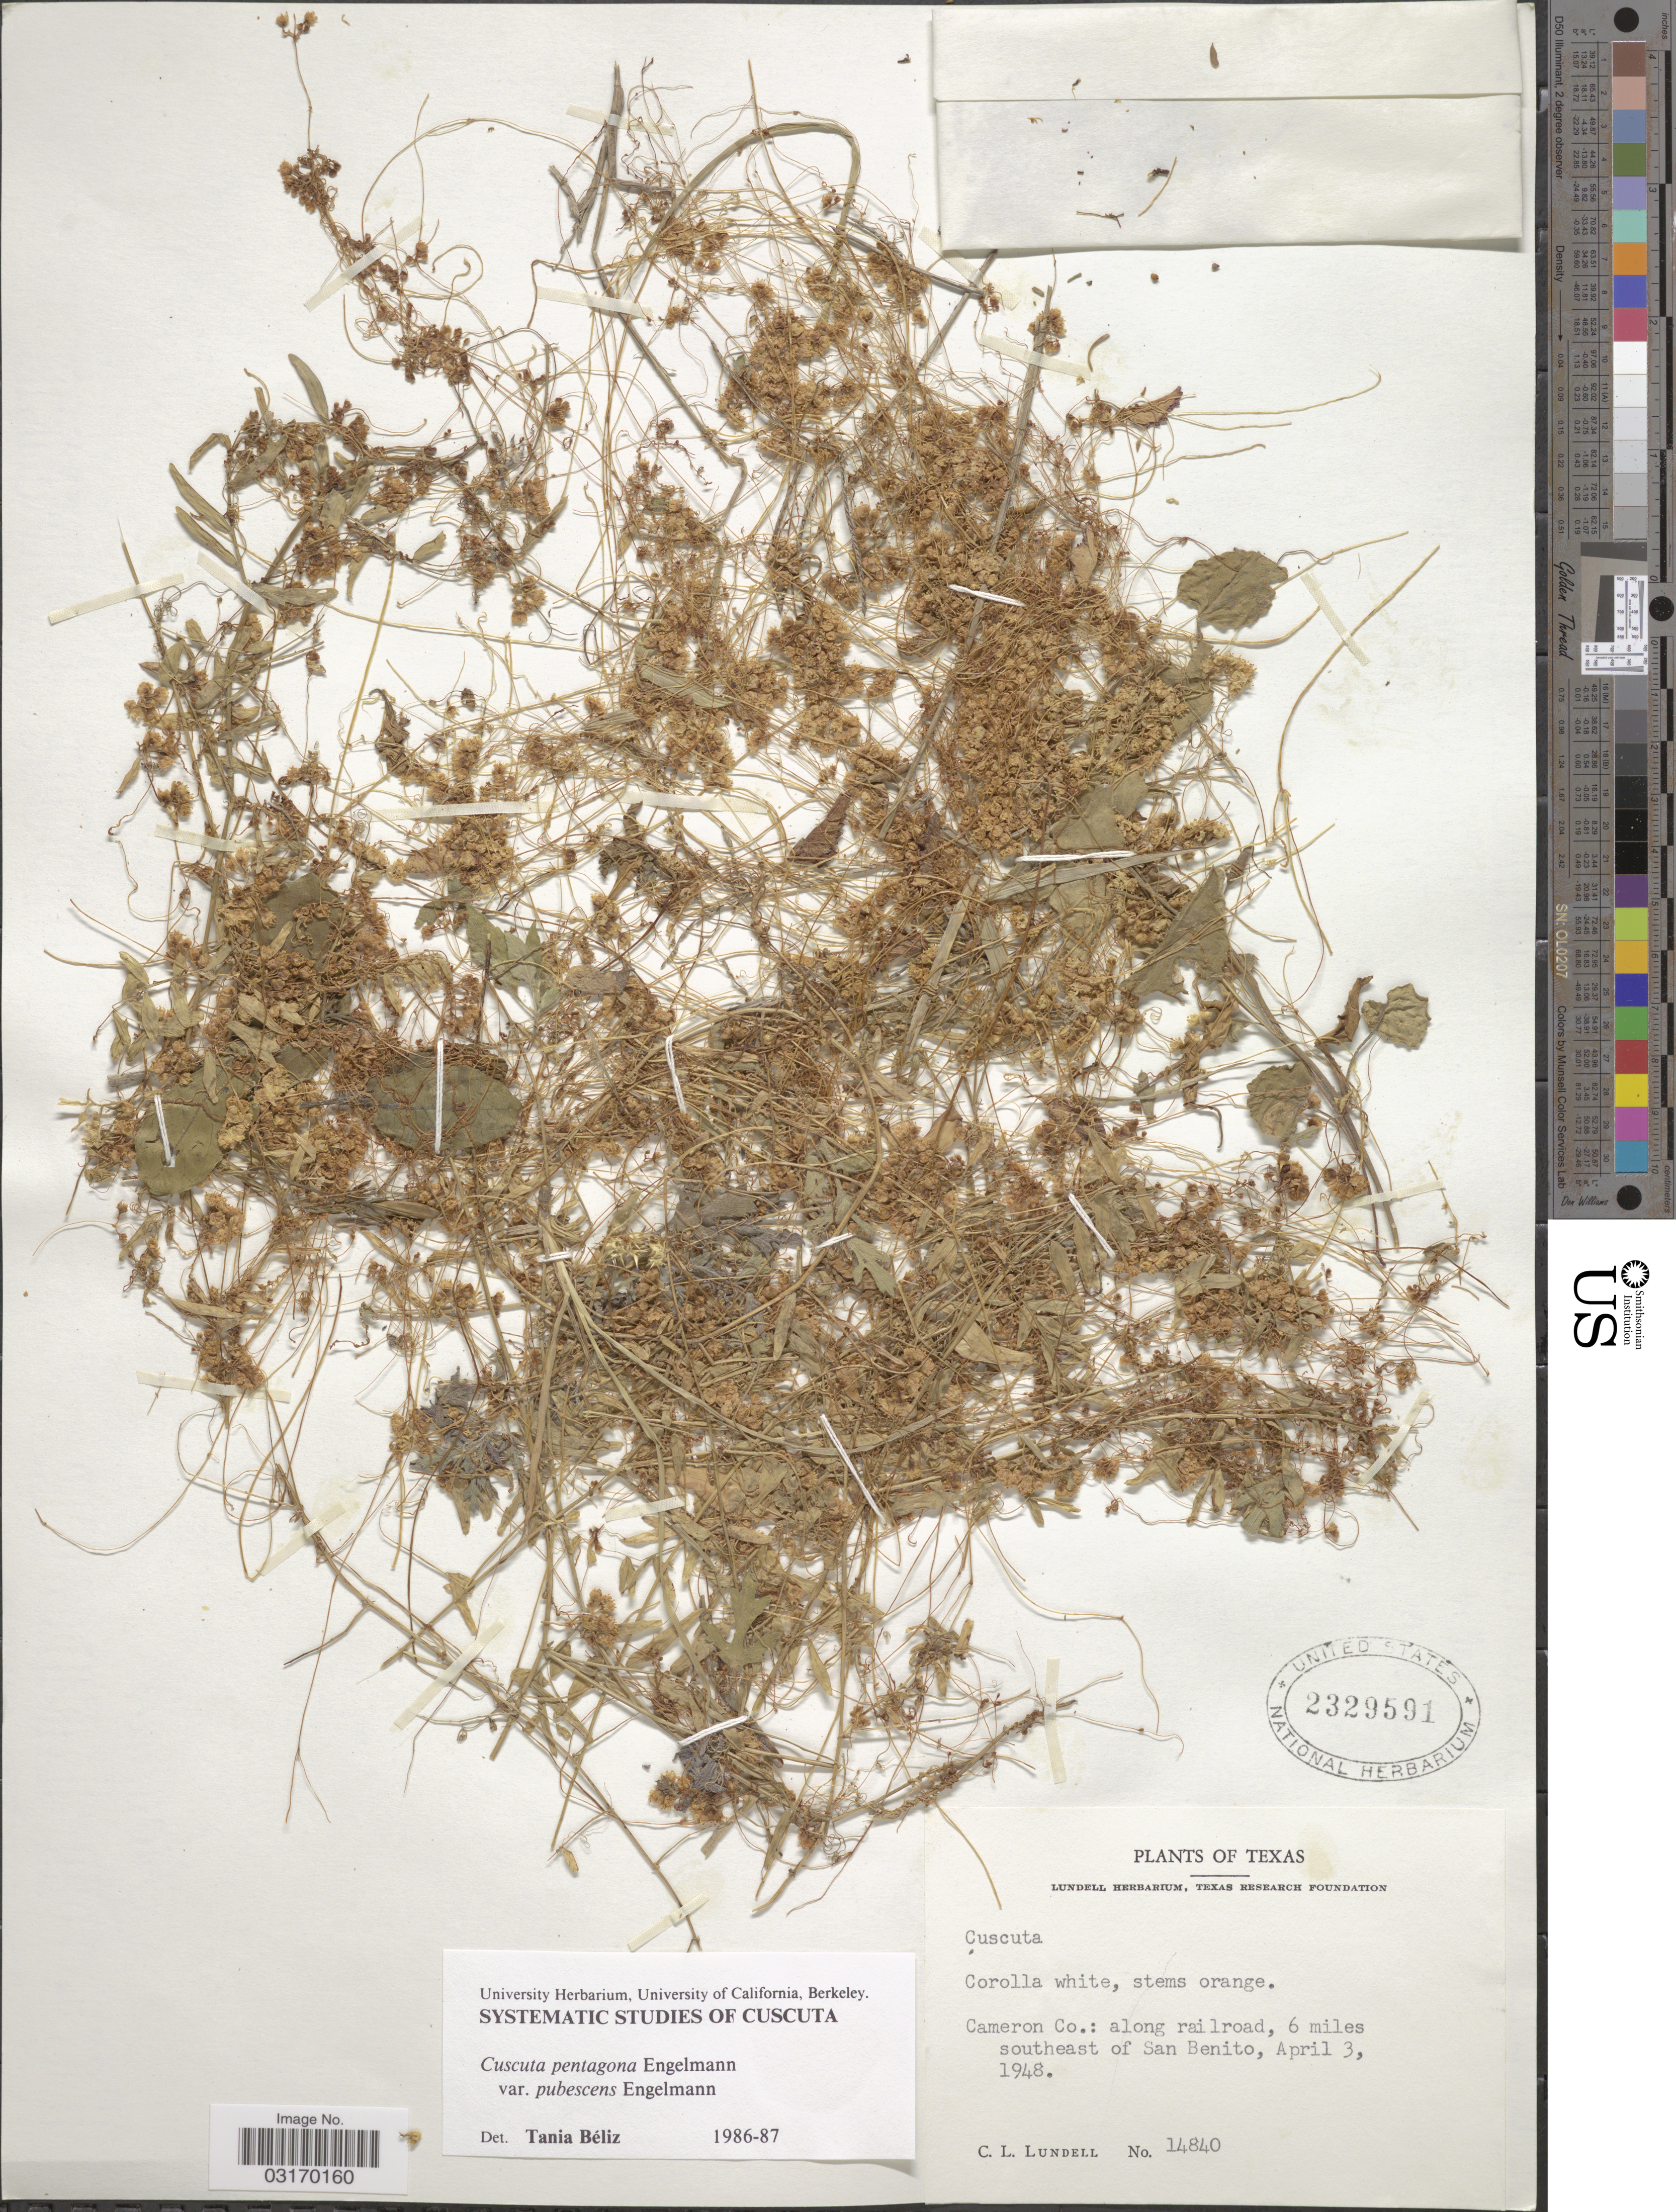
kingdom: Plantae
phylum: Tracheophyta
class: Magnoliopsida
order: Solanales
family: Convolvulaceae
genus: Cuscuta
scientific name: Cuscuta pentagona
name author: Engelm.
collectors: C. L. Lundell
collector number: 14840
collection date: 1948-04-03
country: United States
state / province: Texas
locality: Cameron Co.: along railroad, 6 miles southeast of San Benito.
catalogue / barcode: US 2329591